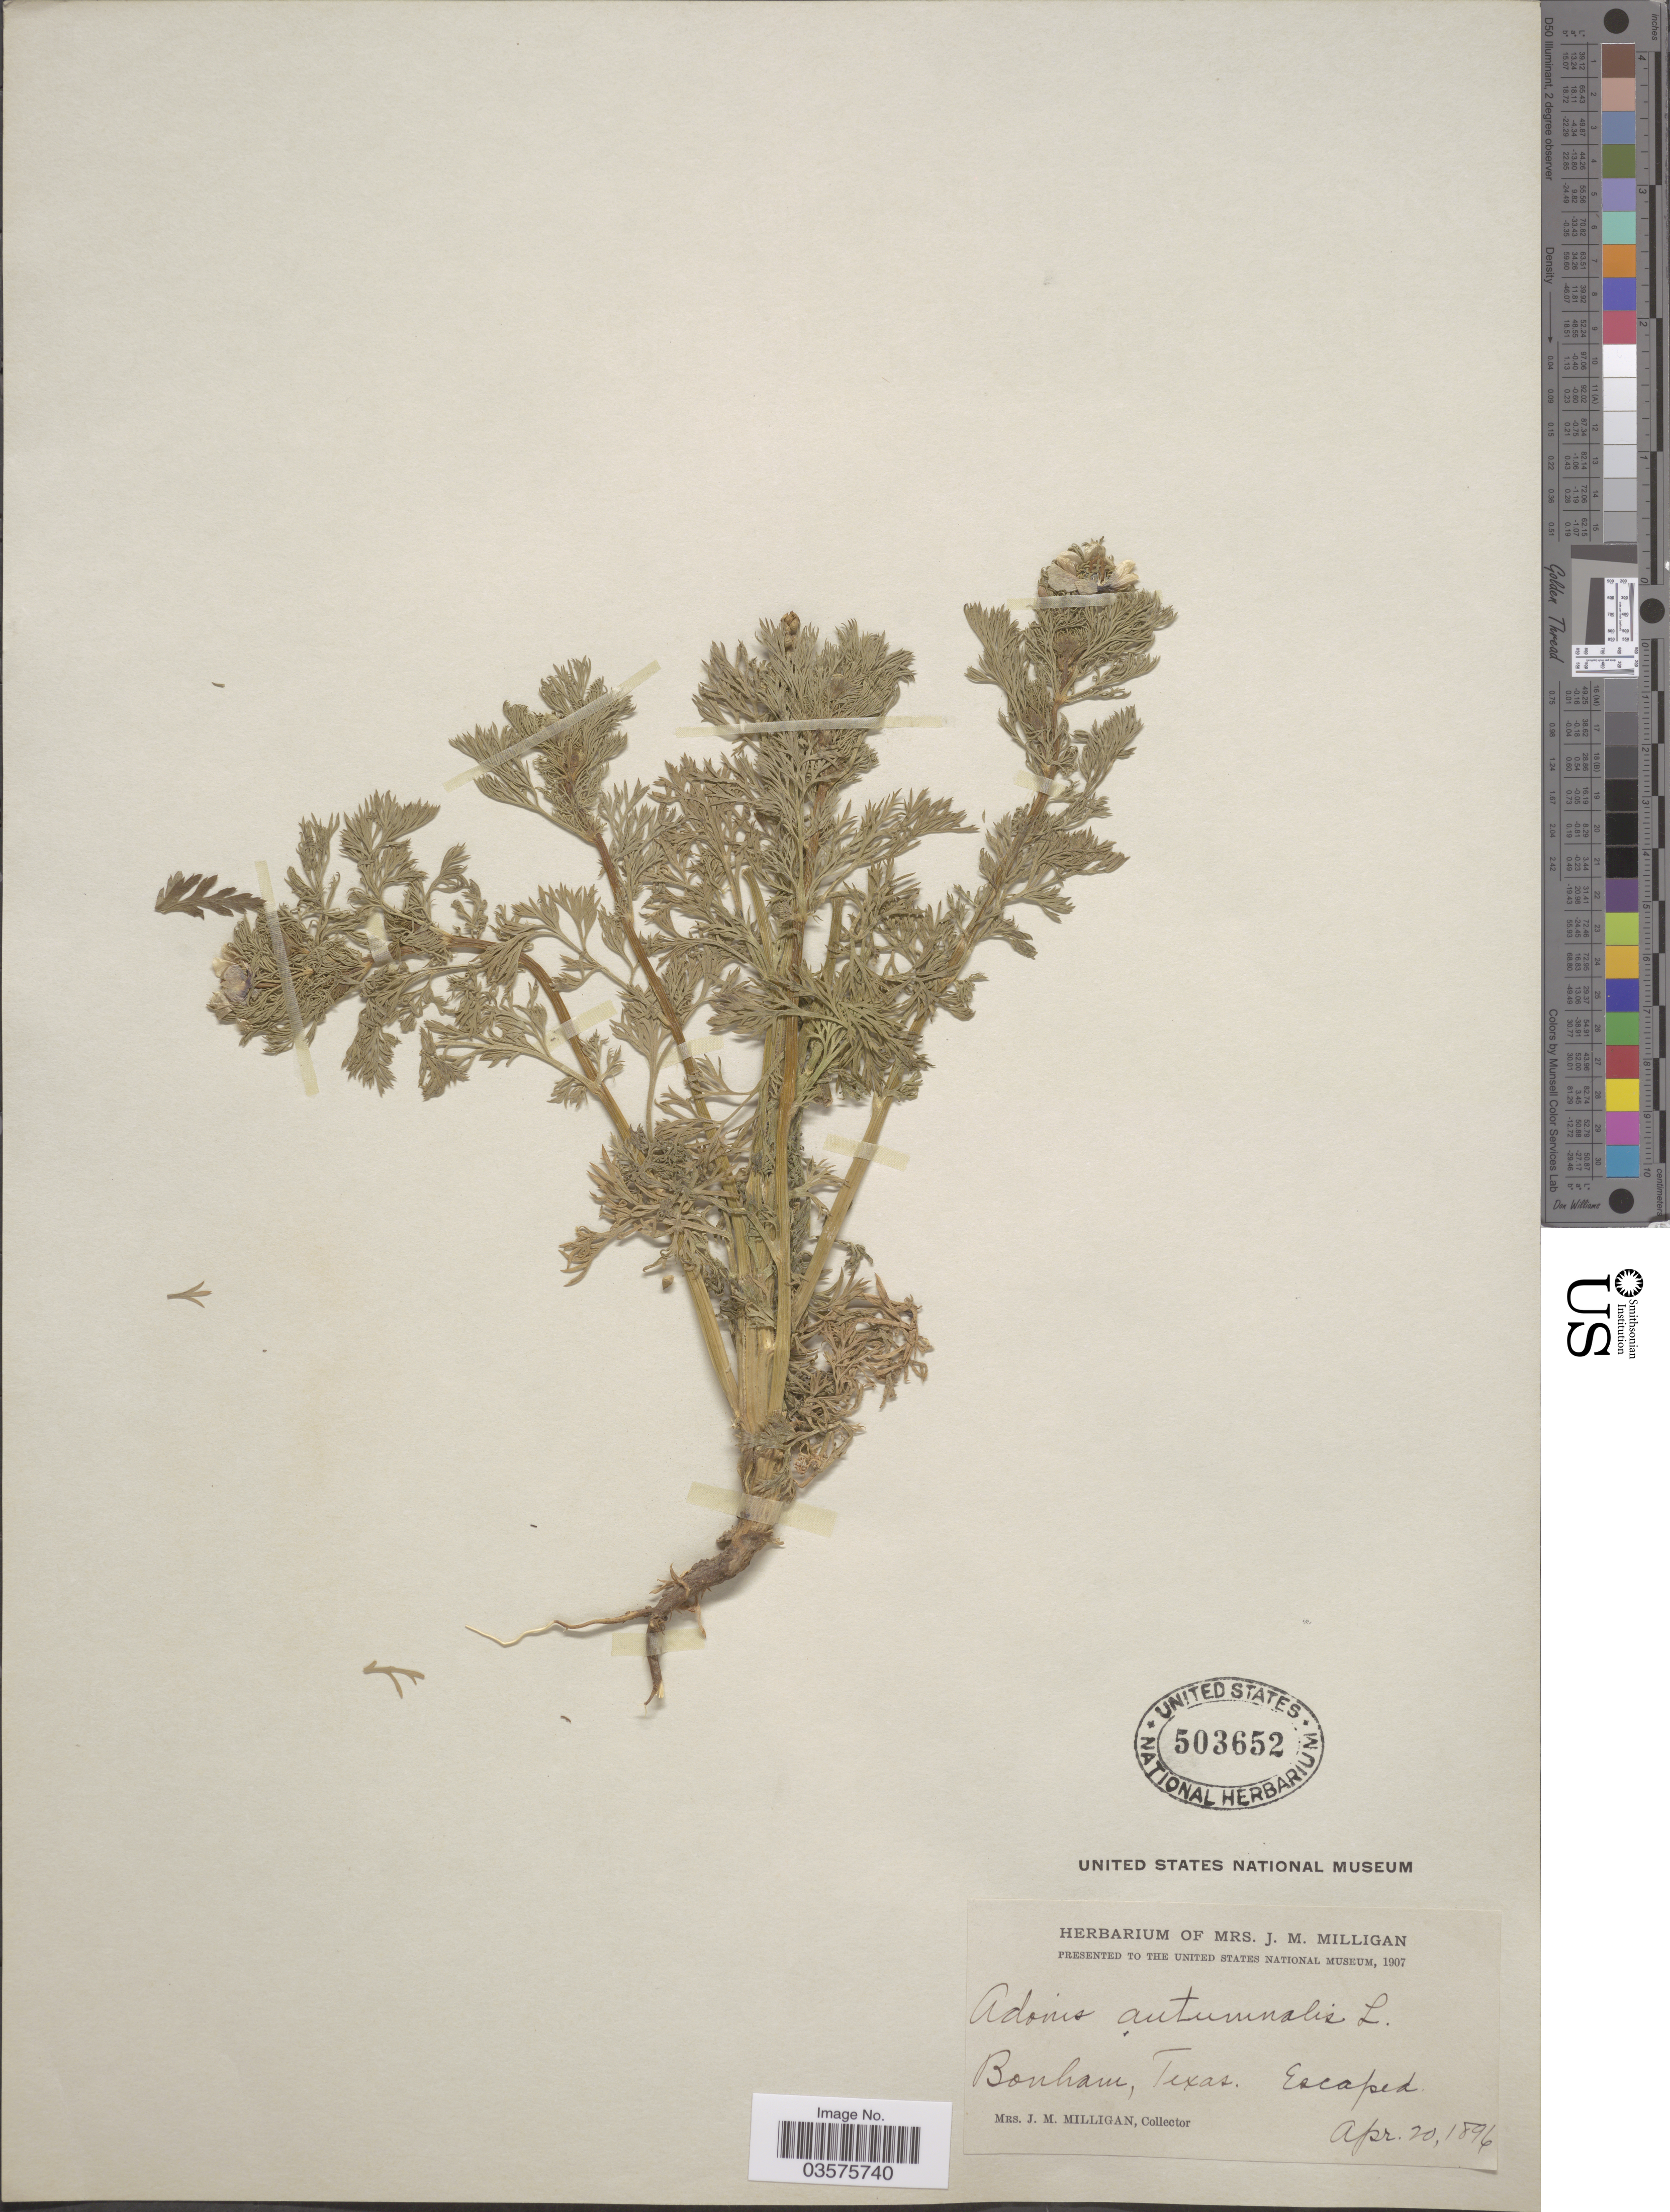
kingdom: Plantae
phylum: Tracheophyta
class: Magnoliopsida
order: Ranunculales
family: Ranunculaceae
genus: Adonis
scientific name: Adonis autumnalis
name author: M. Bieb.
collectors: J. Milligan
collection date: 1896-04-20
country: United States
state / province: Texas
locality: Bonham.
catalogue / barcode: US 503652